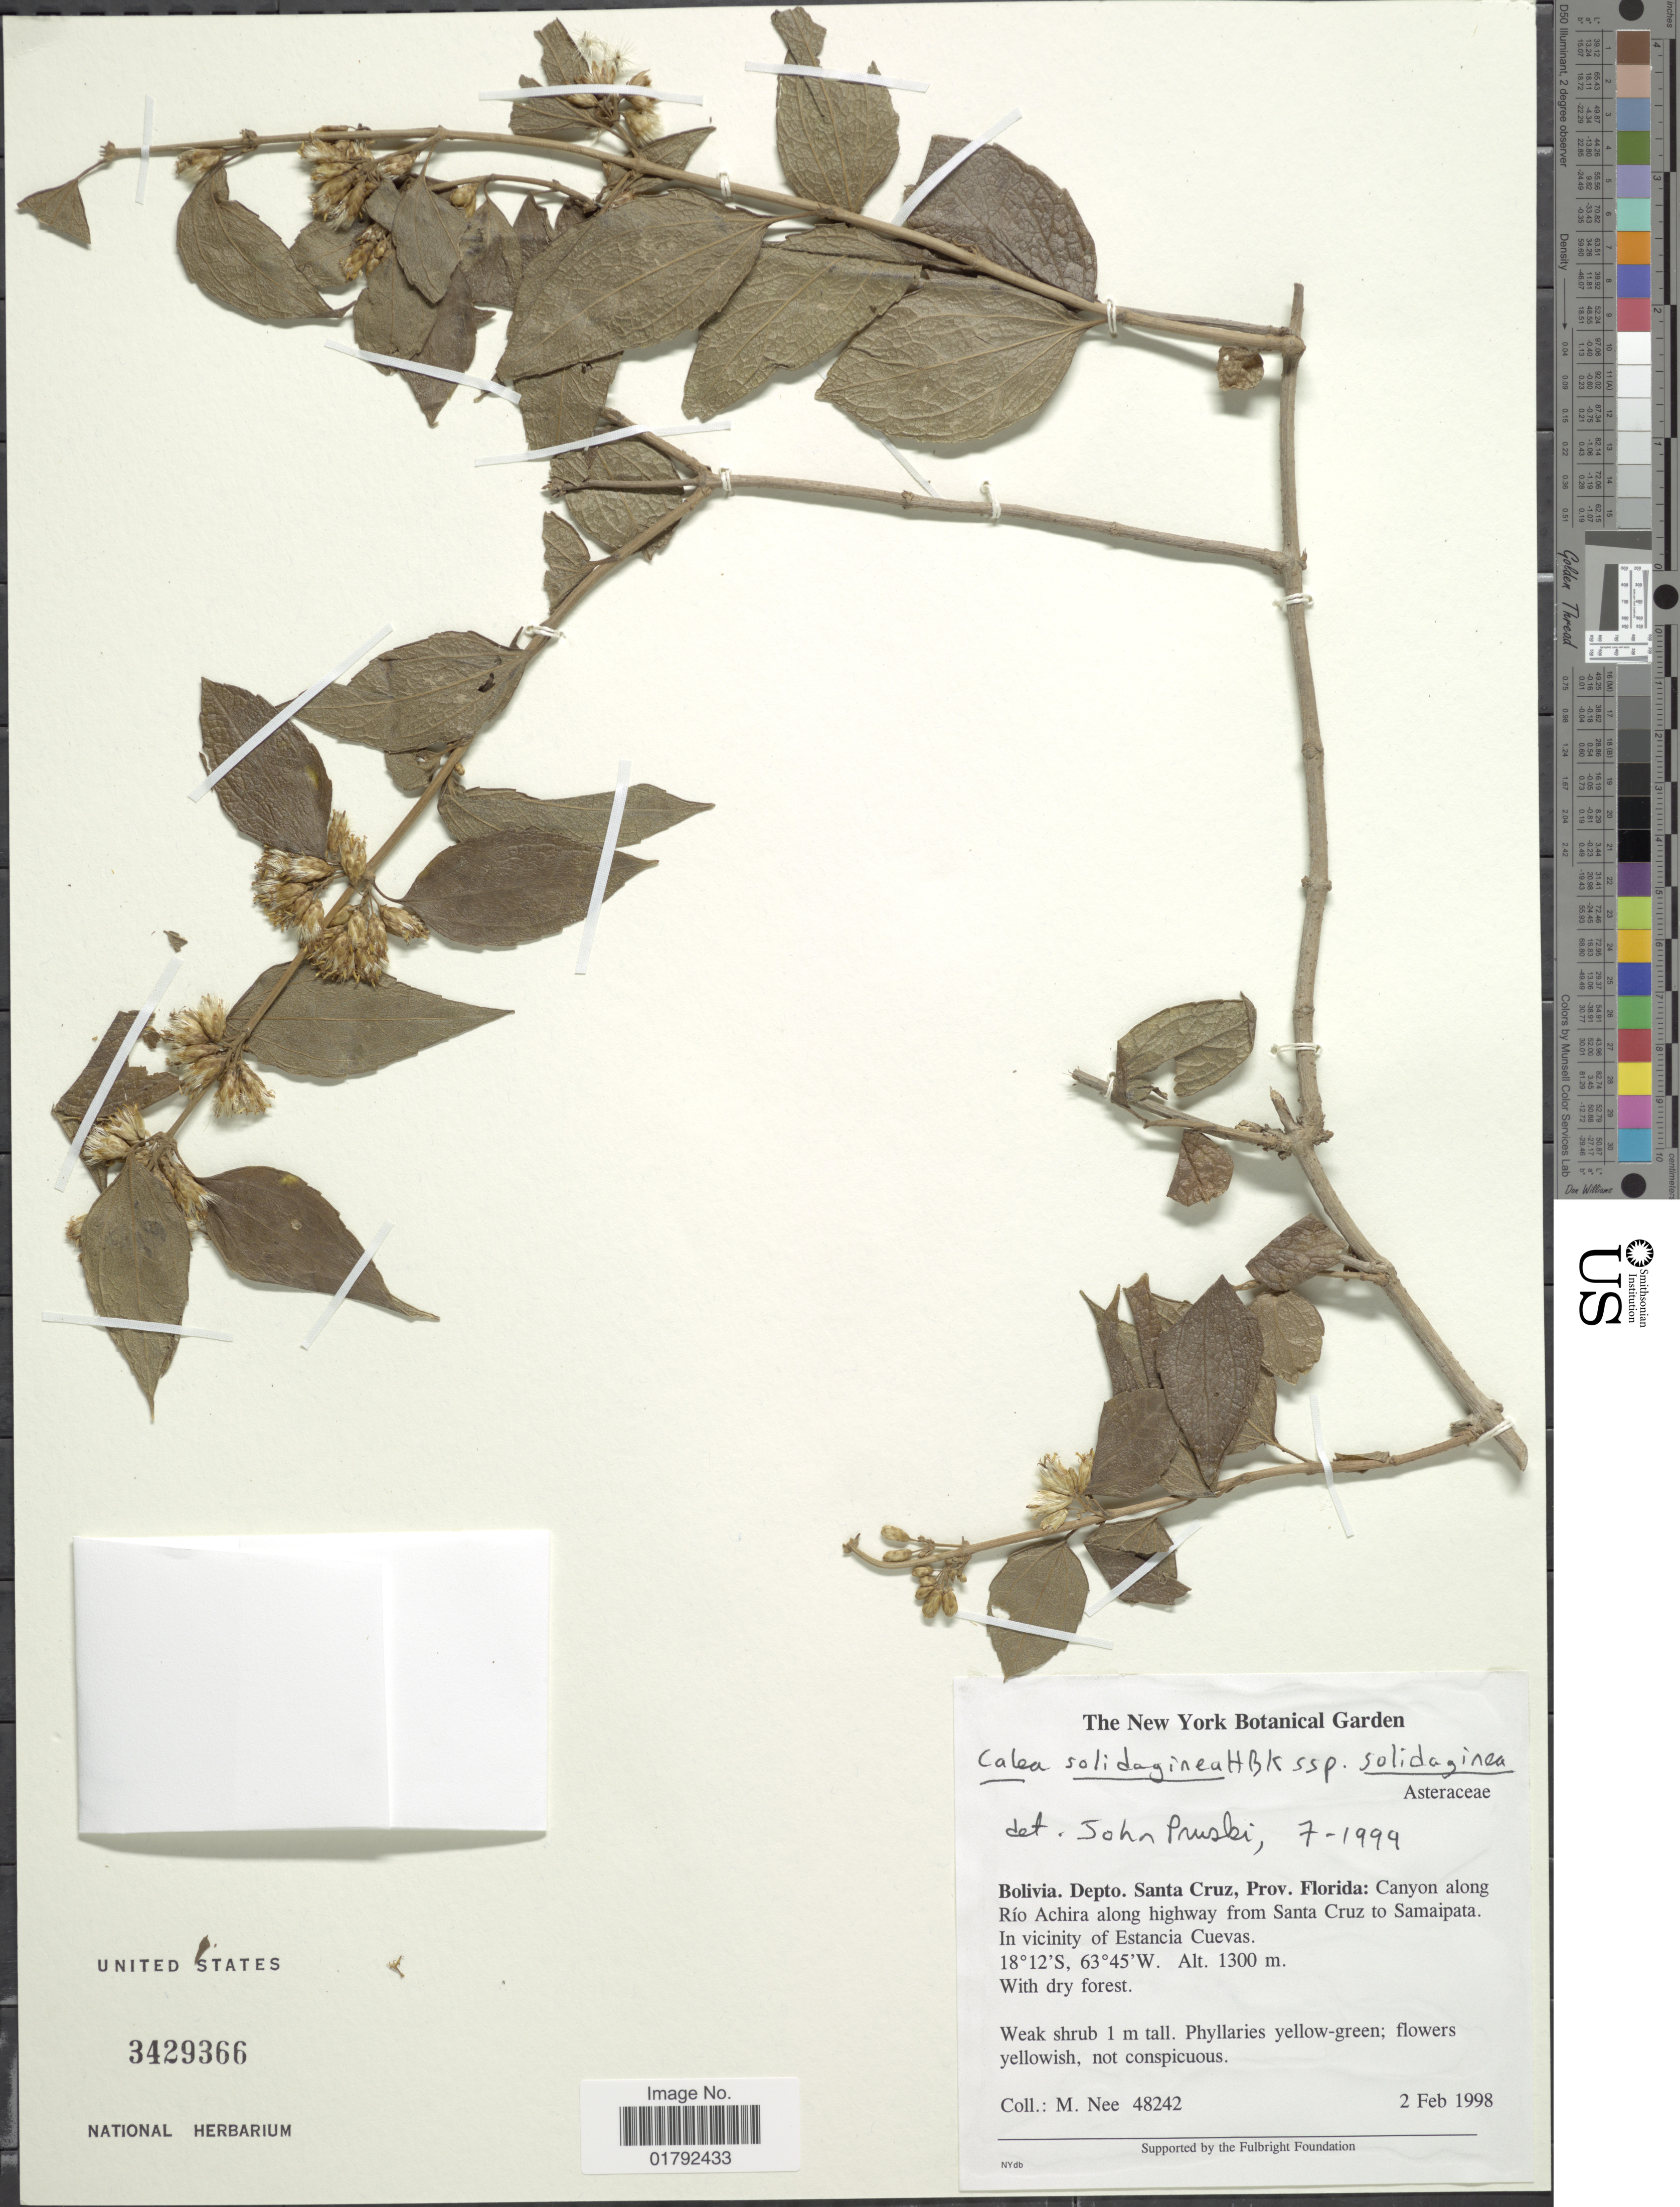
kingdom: Plantae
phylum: Tracheophyta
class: Magnoliopsida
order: Asterales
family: Asteraceae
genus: Calea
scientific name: Calea solidaginea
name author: Kunth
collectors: M. Nee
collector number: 48242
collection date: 1998-02-02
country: Bolivia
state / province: Santa Cruz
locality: Prov. Florida: Canyon along Rio Achira along highway from Santa Cruz to Samaipata, in vicinity of estancia Cuevas.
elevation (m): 1300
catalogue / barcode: US 3429366